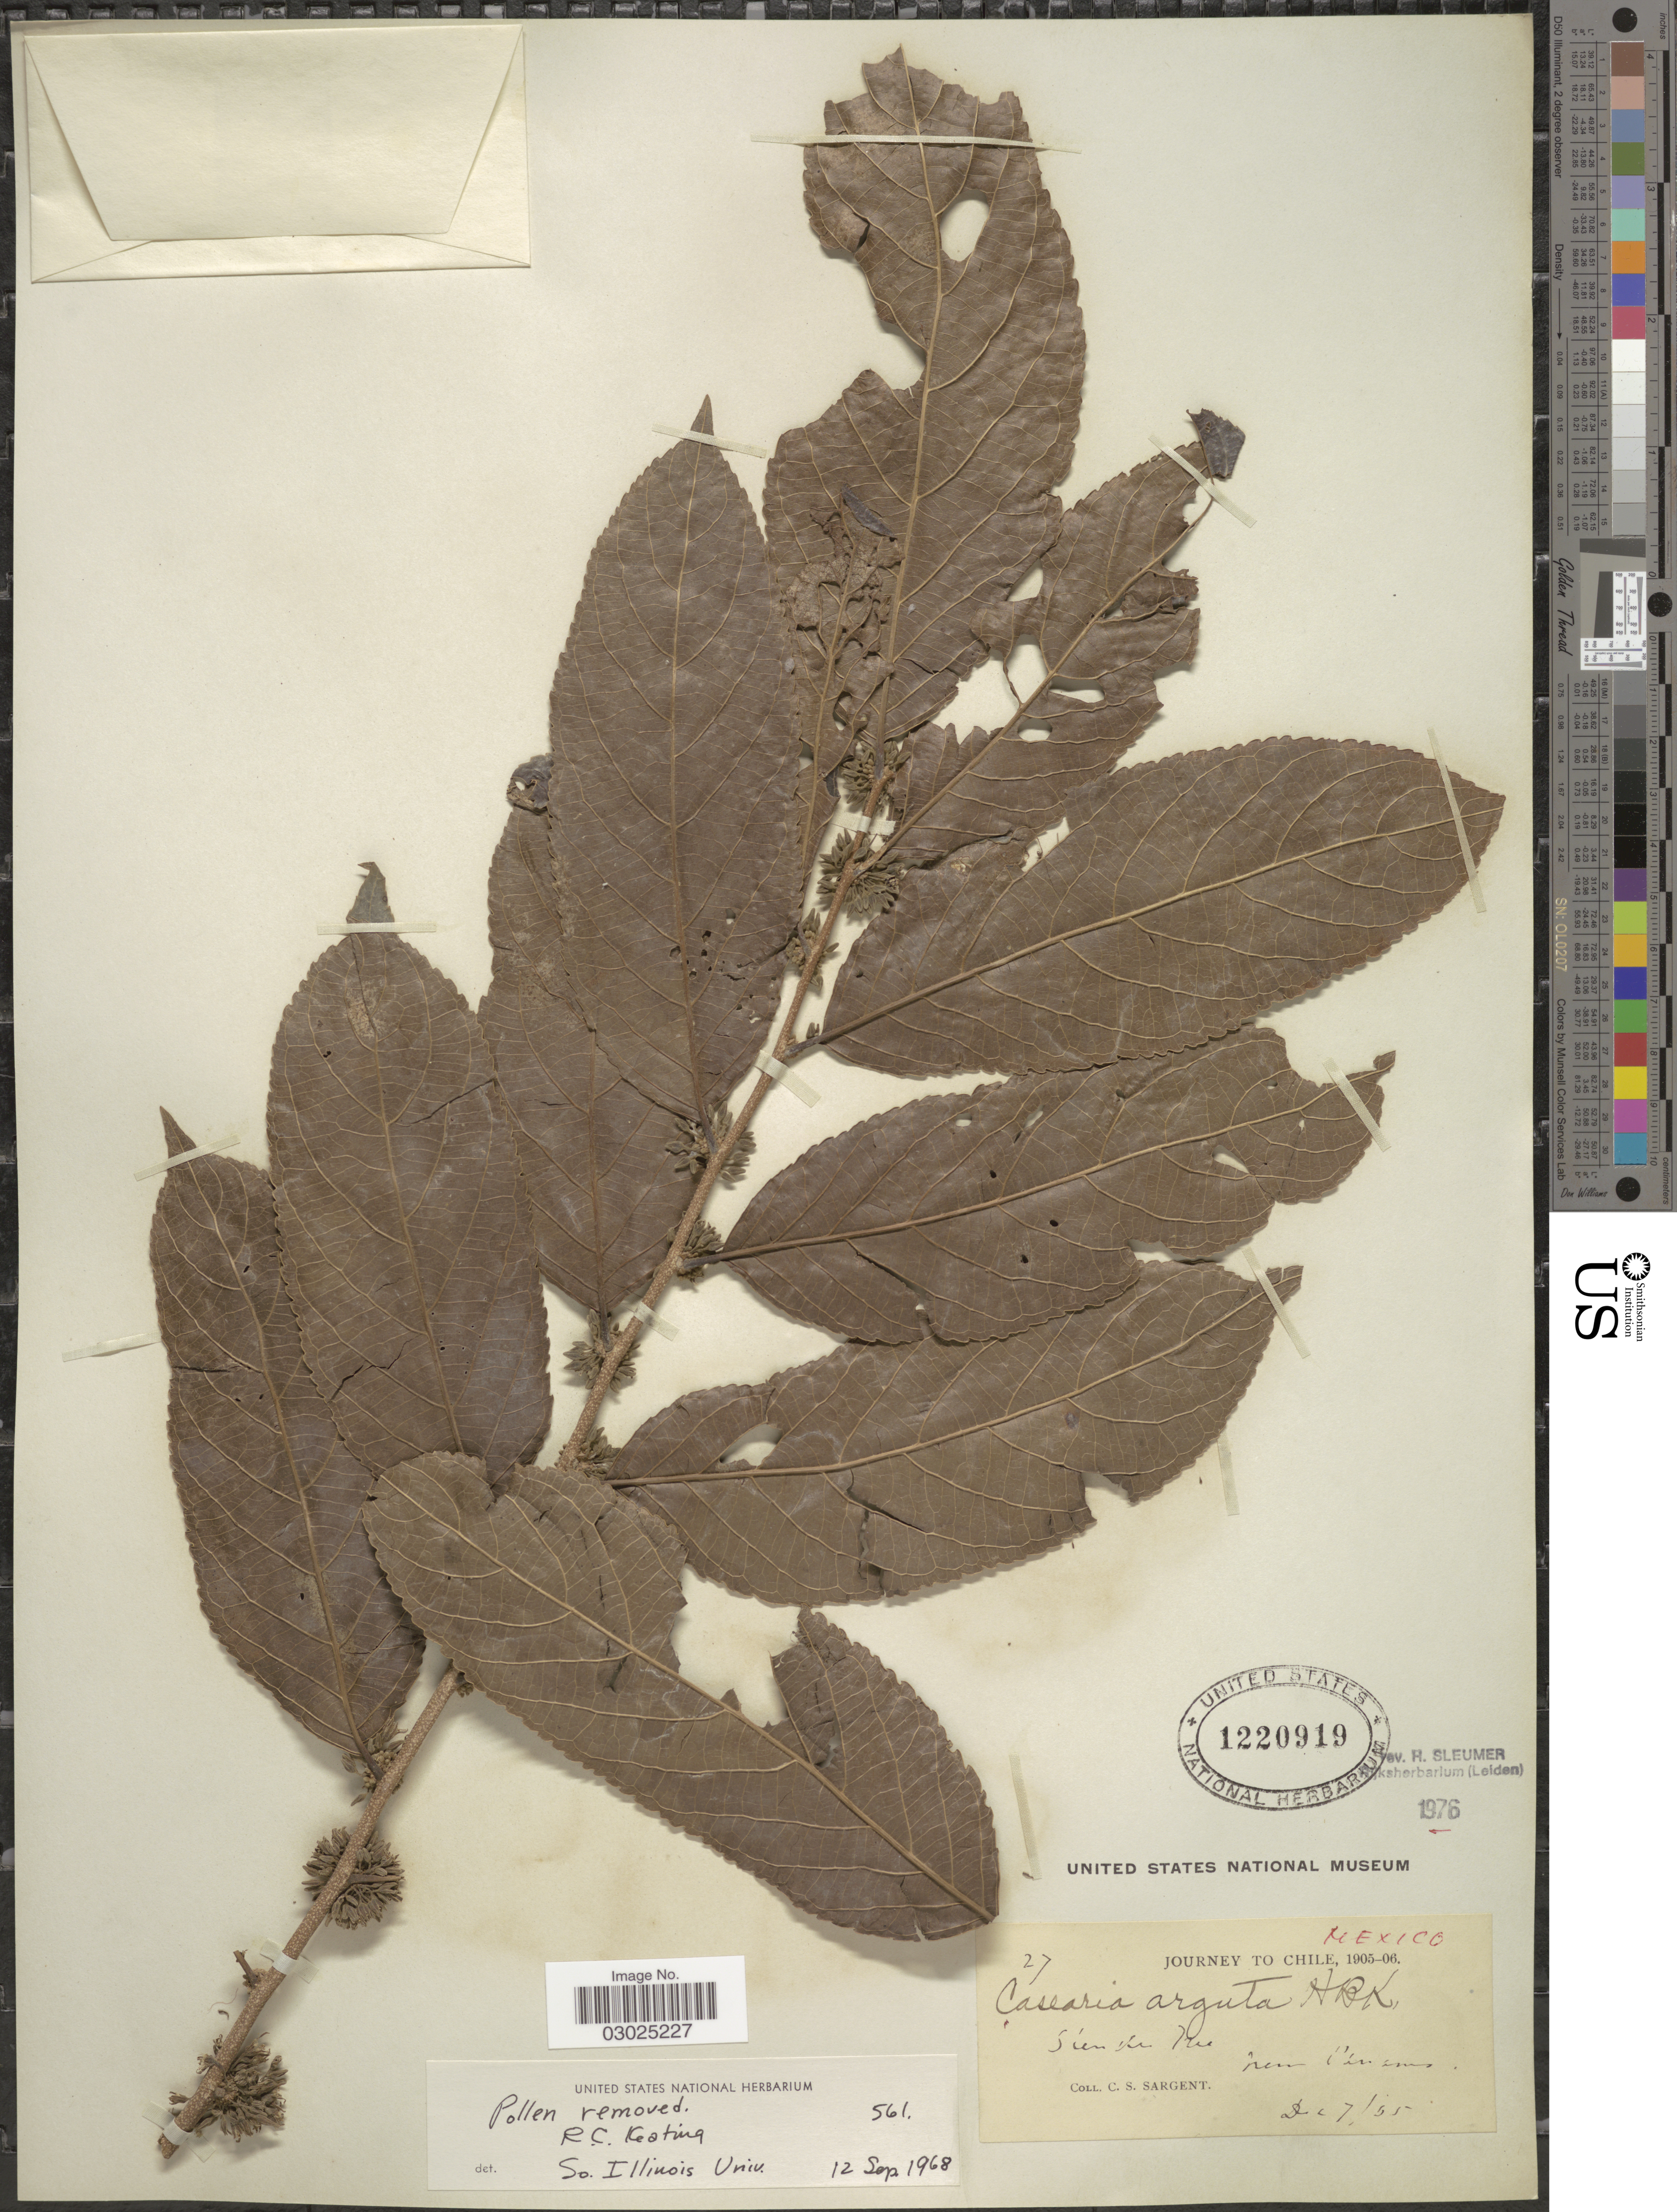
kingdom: Plantae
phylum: Tracheophyta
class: Magnoliopsida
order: Malpighiales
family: Salicaceae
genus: Casearia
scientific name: Casearia arguta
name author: Kunth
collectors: C. S. Sargent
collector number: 27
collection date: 1905-12-07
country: Mexico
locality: Siempre Du. New Cleramos. [interpreted]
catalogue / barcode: US 1220919